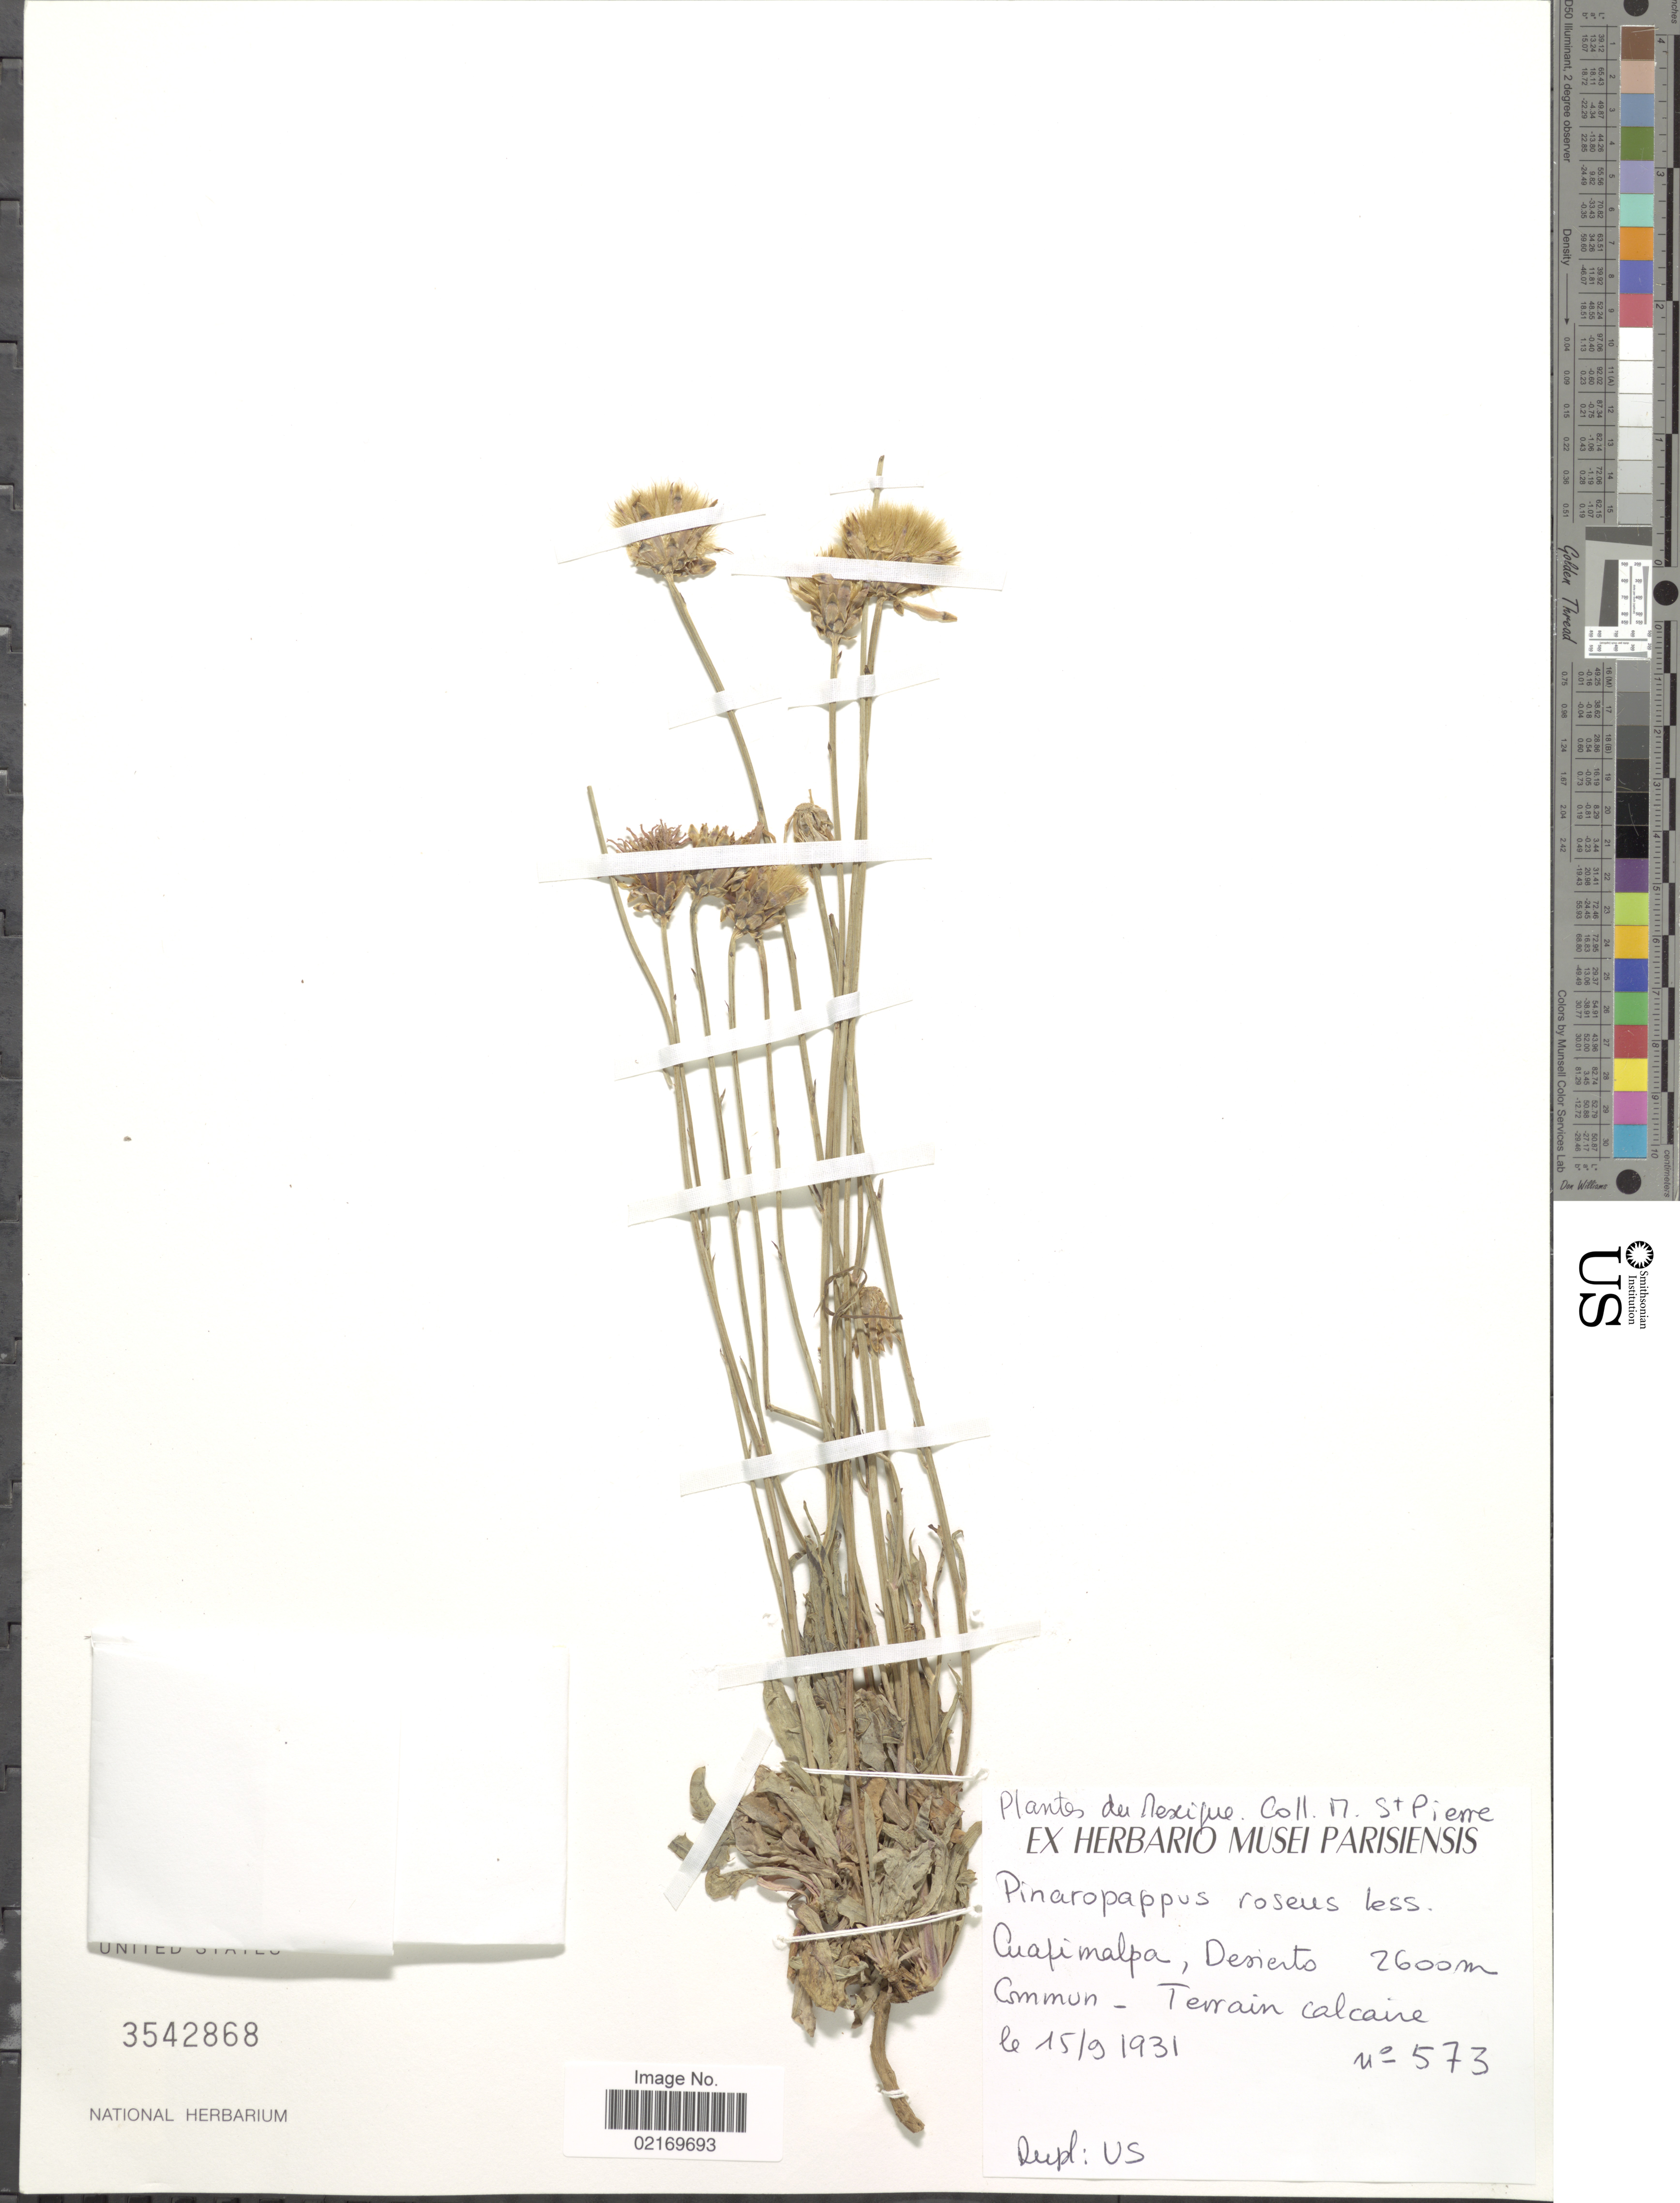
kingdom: Plantae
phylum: Tracheophyta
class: Magnoliopsida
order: Asterales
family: Asteraceae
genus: Pinaropappus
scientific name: Pinaropappus roseus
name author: Less.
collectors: M. Saint-Pierre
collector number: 573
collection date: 1931-09-15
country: Mexico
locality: Mexique, Cuajimalpa, Desierto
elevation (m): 2600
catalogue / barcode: US 3542868